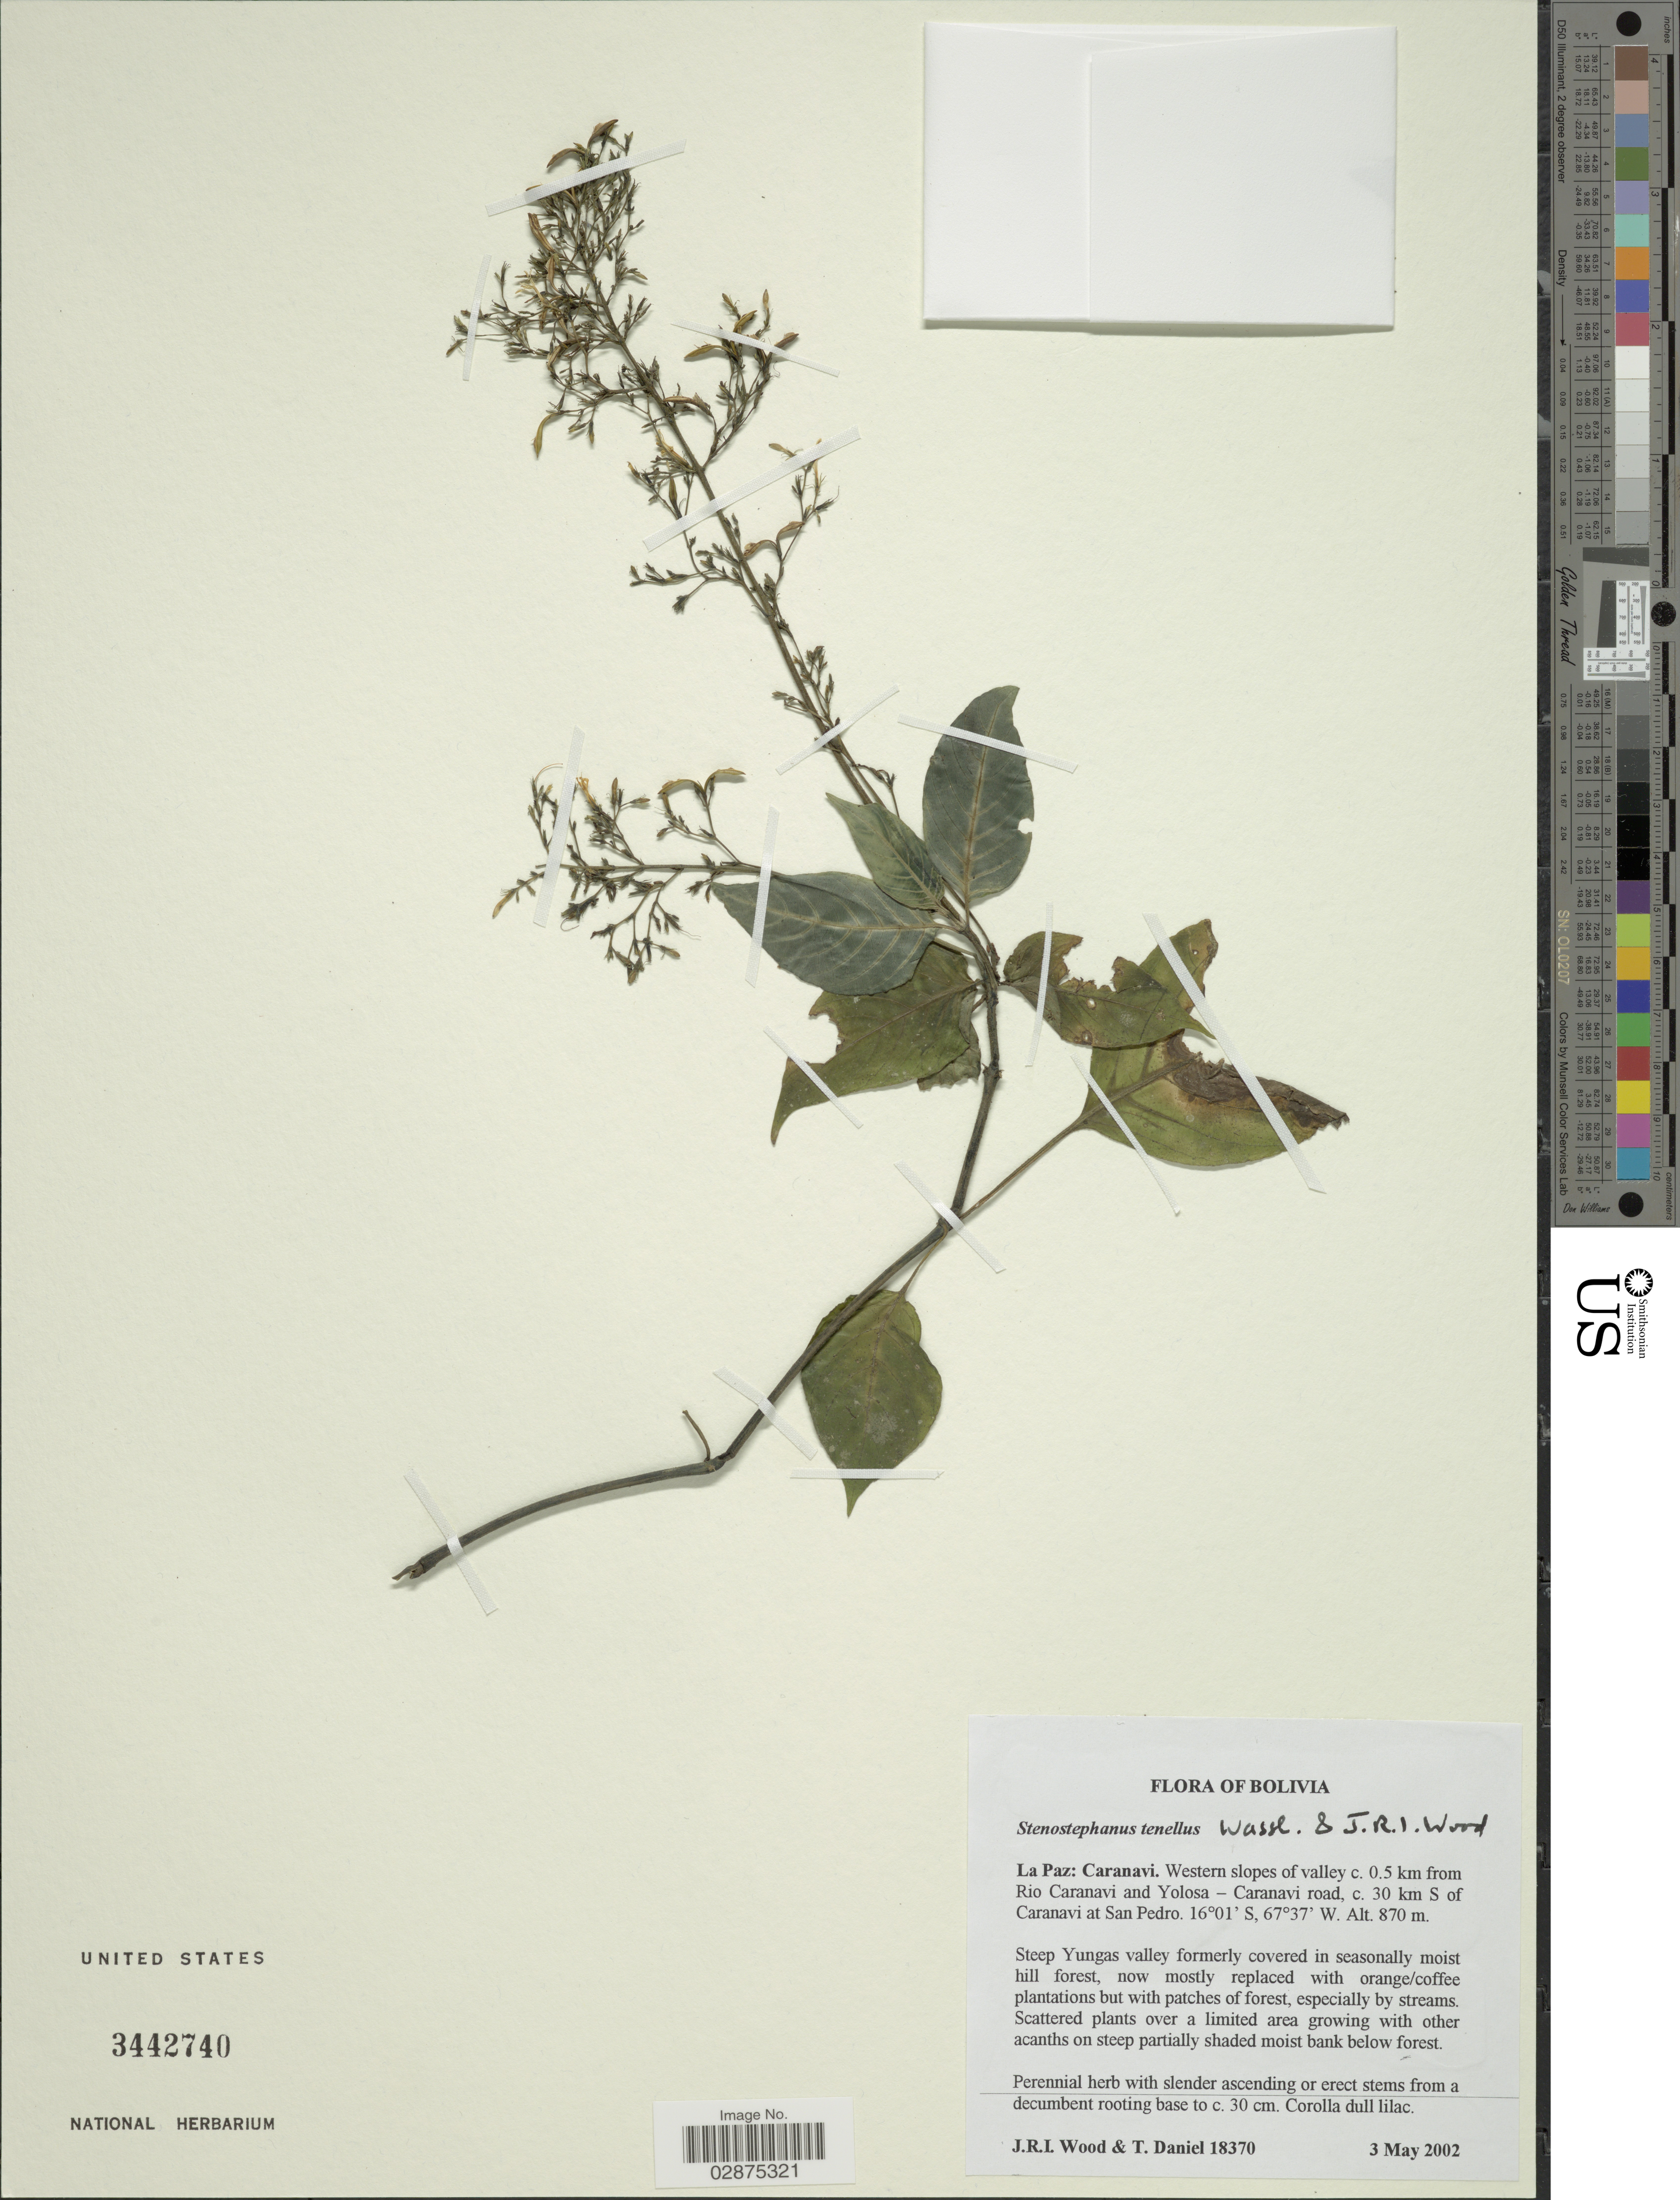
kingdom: Plantae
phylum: Tracheophyta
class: Magnoliopsida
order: Lamiales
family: Acanthaceae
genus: Stenostephanus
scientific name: Stenostephanus tenellus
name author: Wassh. & J.R.I. Wood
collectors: J. R. I. Wood & T. Daniel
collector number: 18370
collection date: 2002-05-03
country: Bolivia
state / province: La Paz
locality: Caranavi. Western slopes of valley c. 0.5 km from Rio Caranavi and Yolosa - Caranavi road, c. 30 km S of Caranvi at San Pedro.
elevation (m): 870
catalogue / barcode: US 3442740